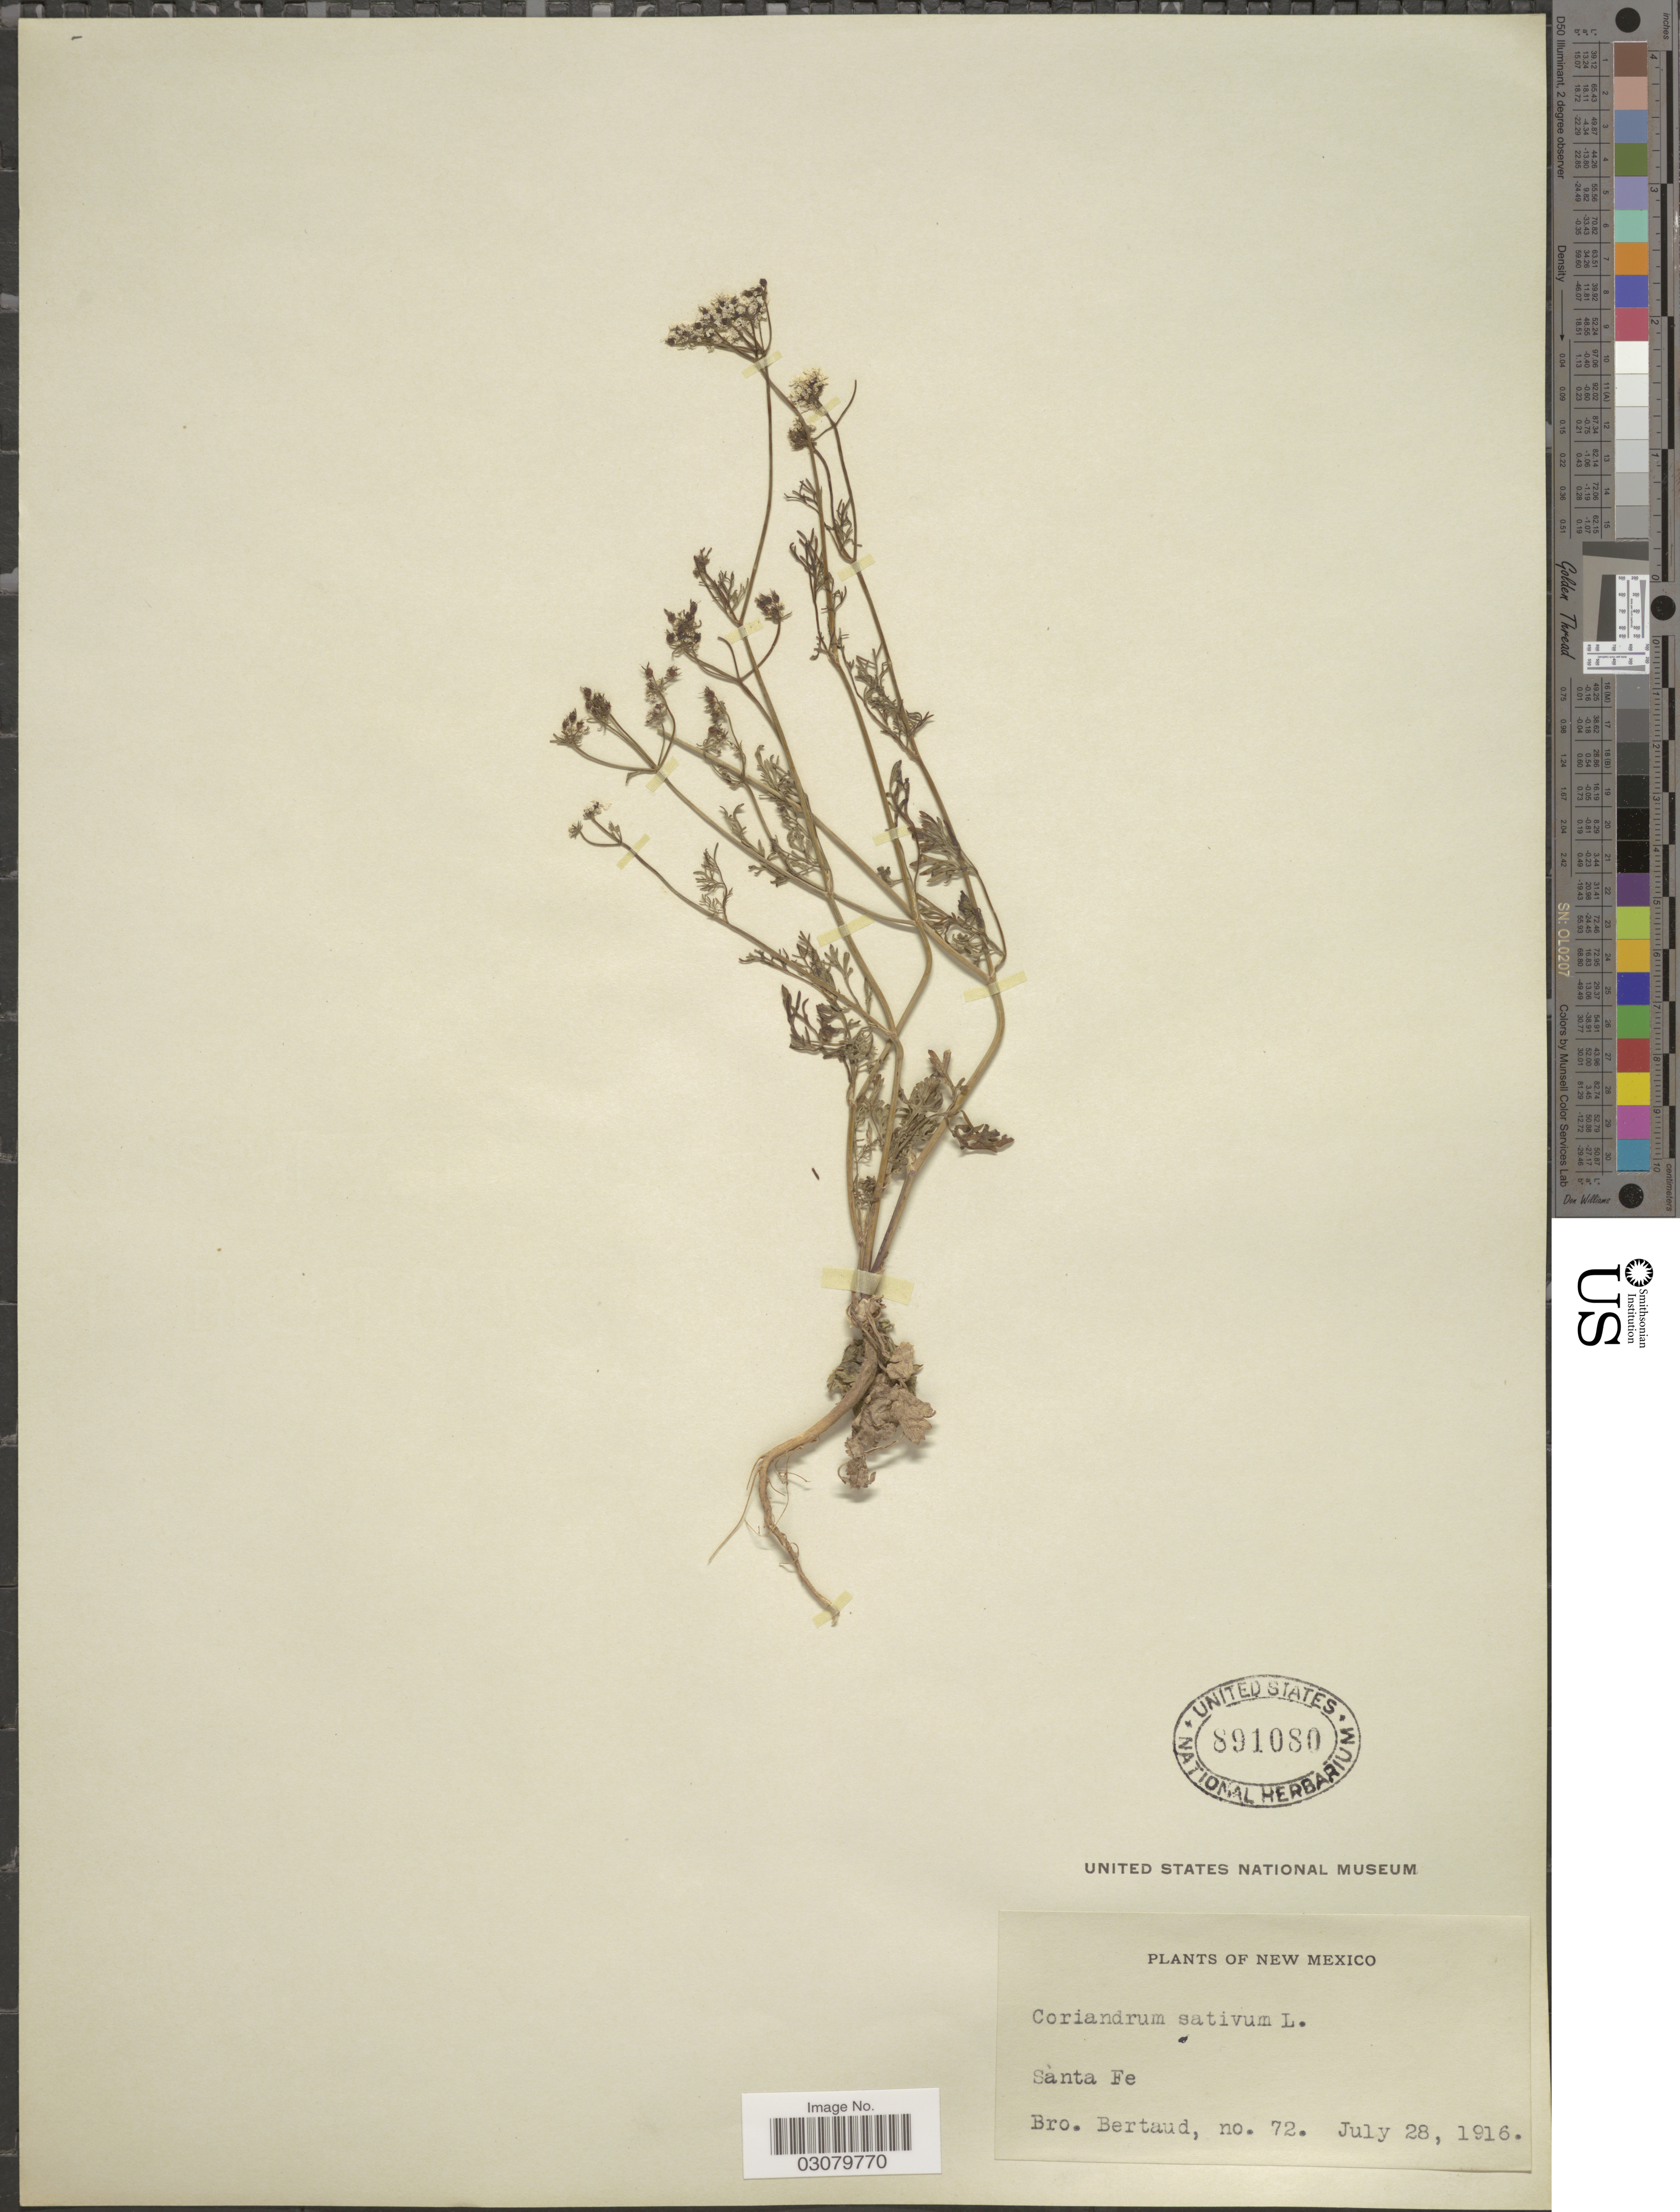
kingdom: Plantae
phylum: Tracheophyta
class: Magnoliopsida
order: Apiales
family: Apiaceae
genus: Coriandrum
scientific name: Coriandrum sativum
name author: L.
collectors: Bro. Bertaud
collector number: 72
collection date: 1916-07-28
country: United States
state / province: New Mexico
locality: Santa Fe.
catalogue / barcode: US 891080